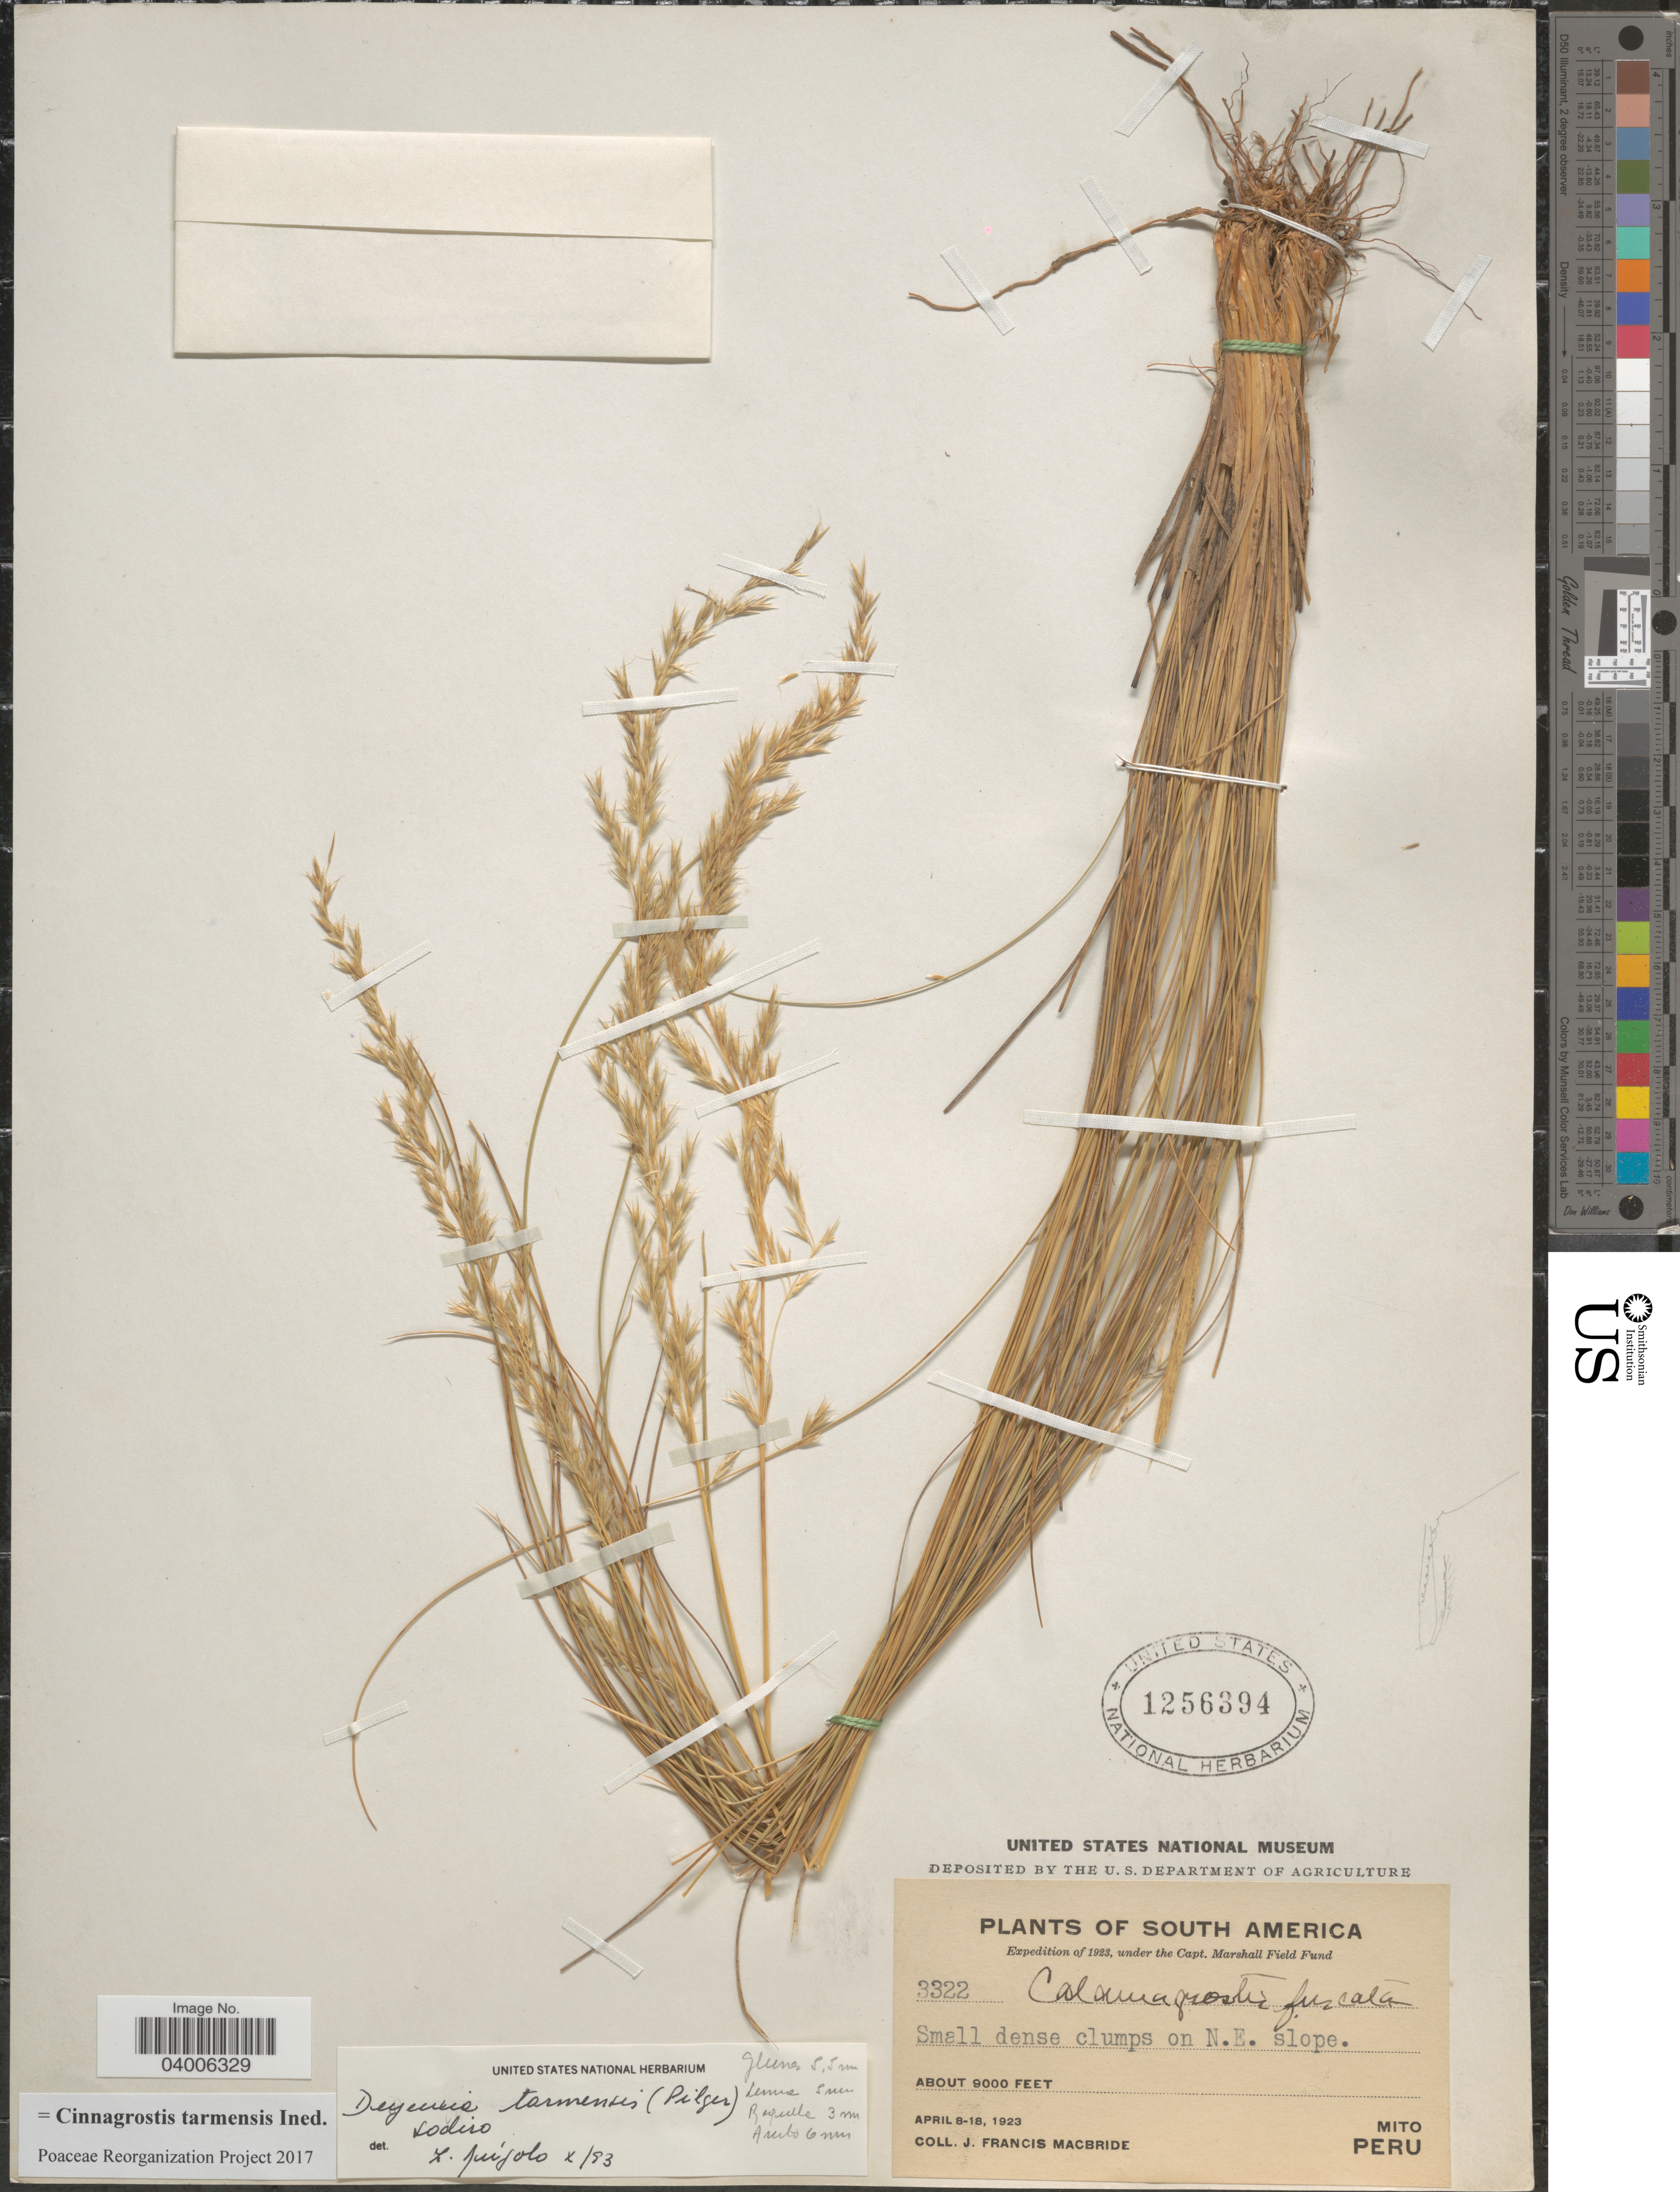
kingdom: Plantae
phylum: Tracheophyta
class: Liliopsida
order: Poales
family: Poaceae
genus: Cinnagrostis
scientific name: Cinnagrostis tarmensis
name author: (Pilg.) P.M. Peterson et al.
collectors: J. F. Macbride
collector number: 3322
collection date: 1923-04-08/1923-04-18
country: Peru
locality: On N.E. slope. Mito.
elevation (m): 2743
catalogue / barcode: US 1256394